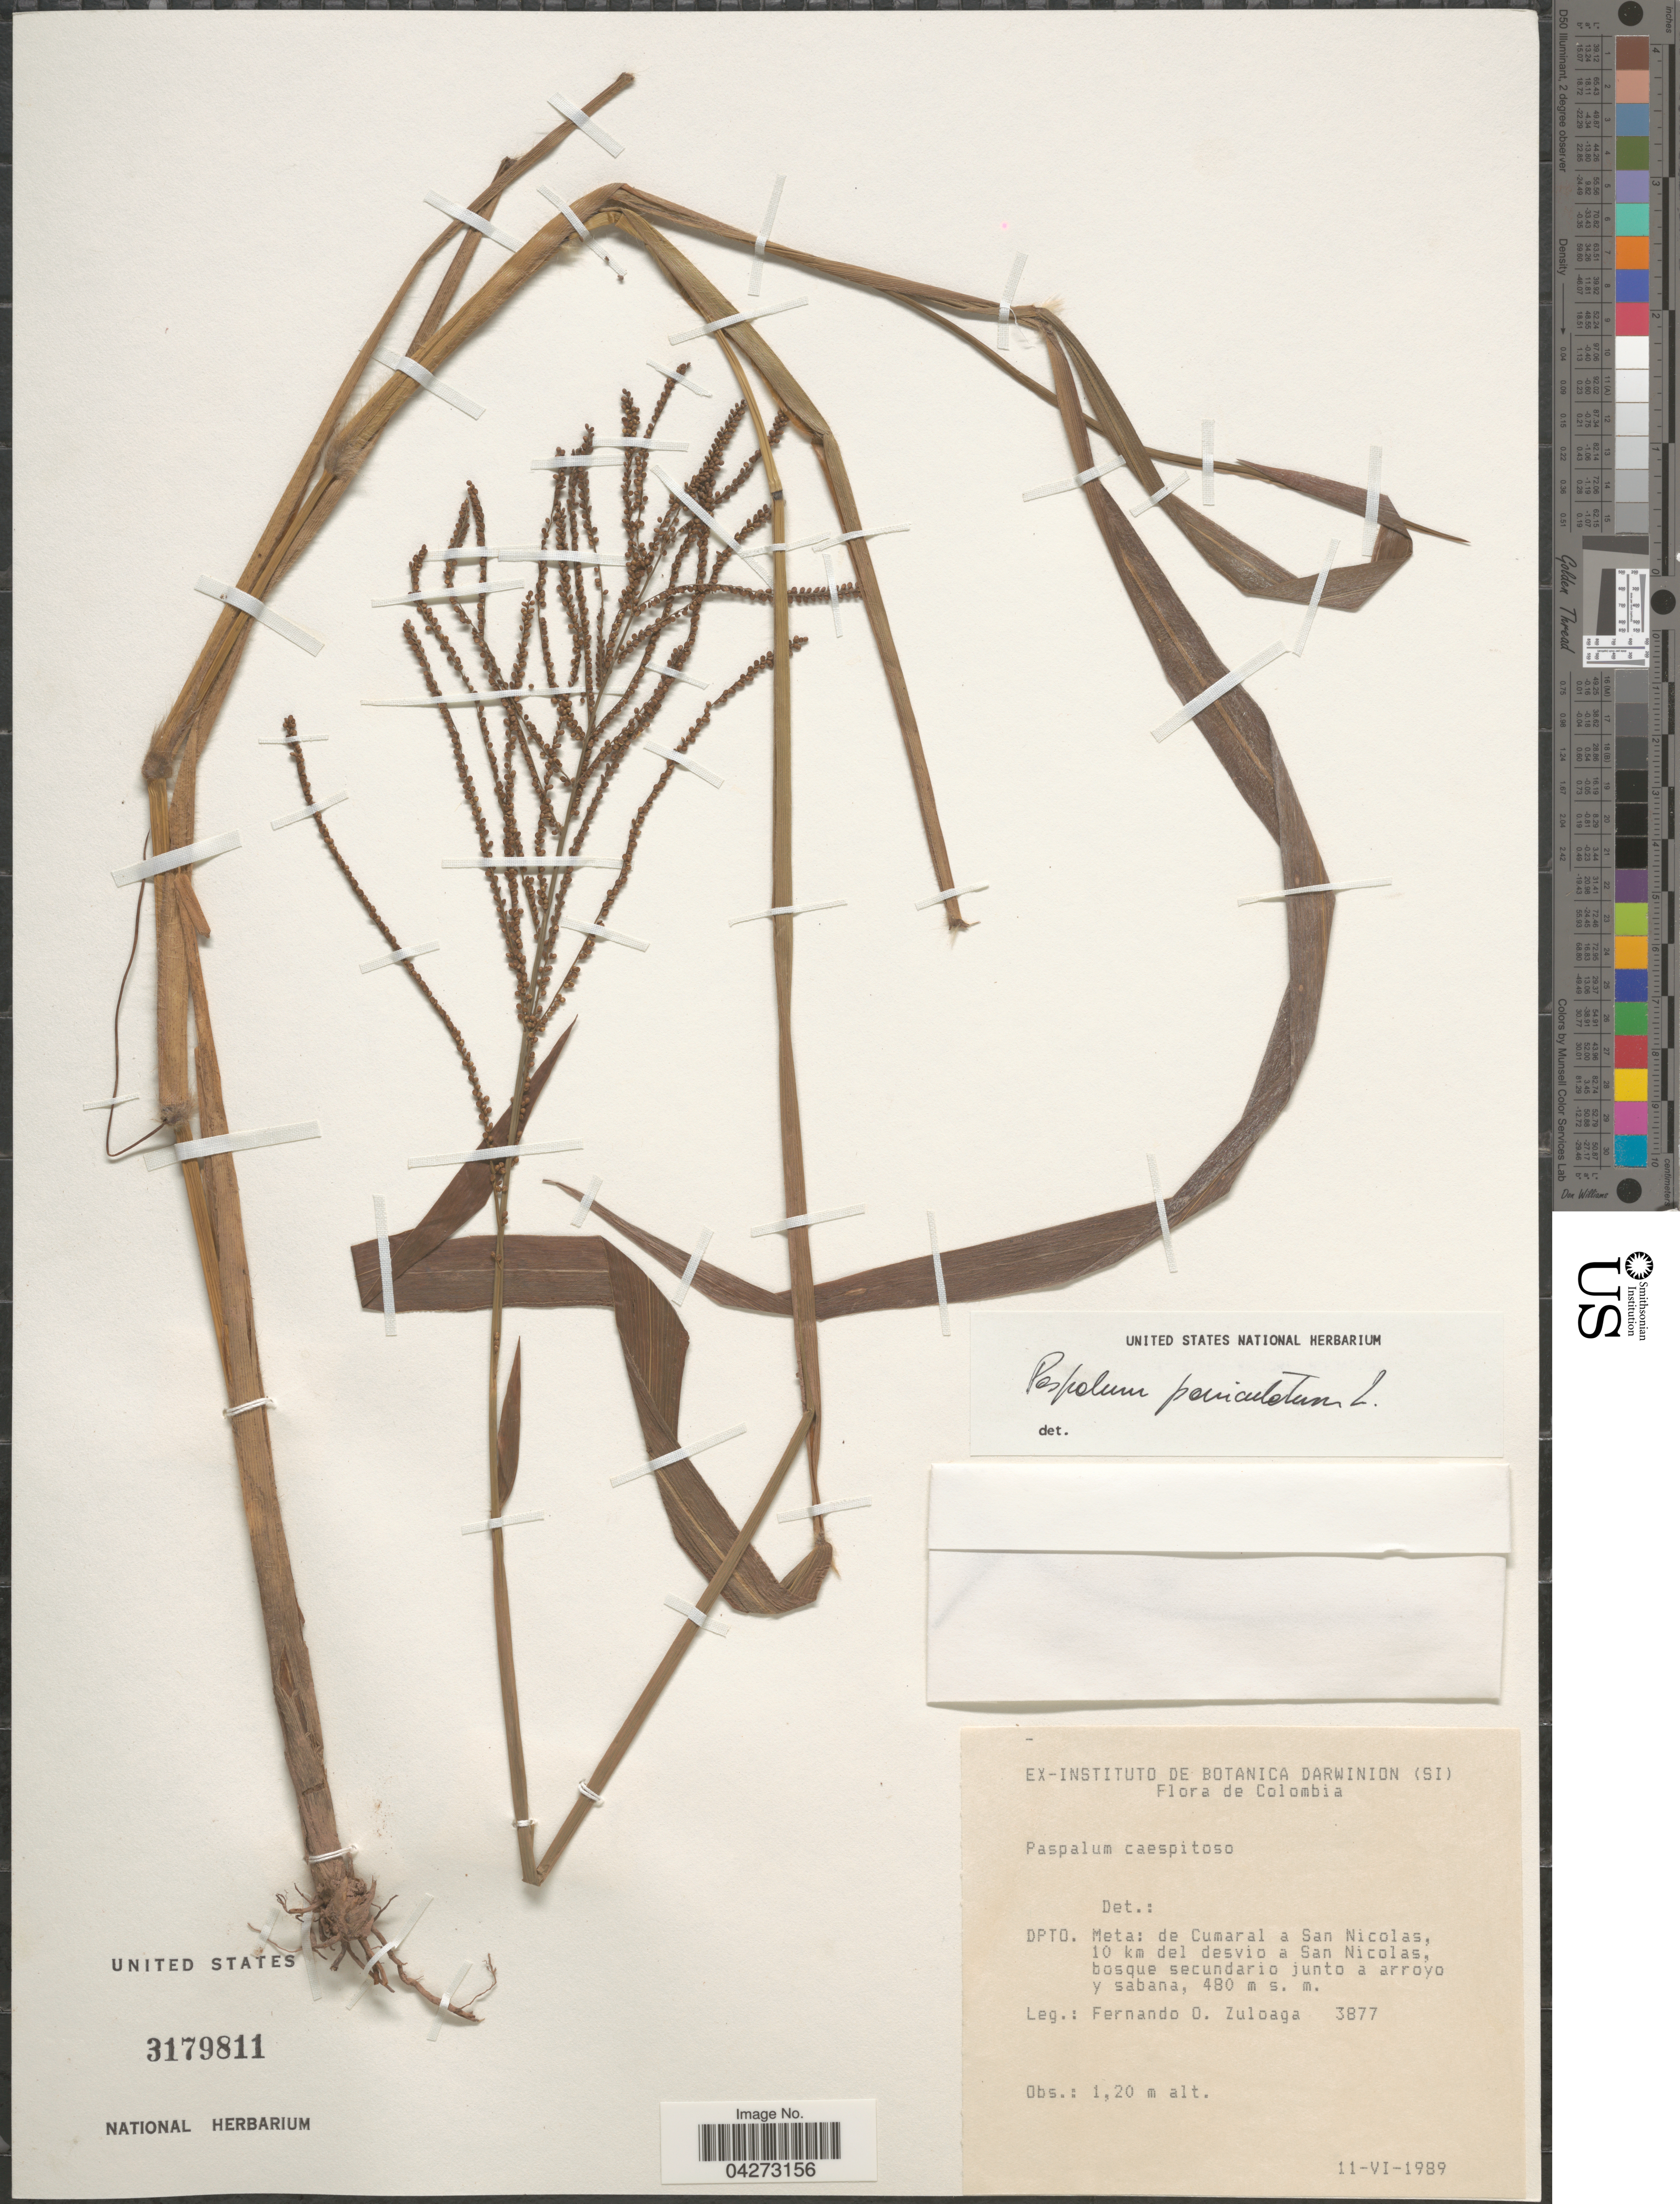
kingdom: Plantae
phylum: Tracheophyta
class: Liliopsida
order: Poales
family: Poaceae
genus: Paspalum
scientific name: Paspalum paniculatum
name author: L.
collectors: F. O. Zuloaga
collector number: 3877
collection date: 1989-06-11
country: Colombia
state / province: Meta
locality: Dpto. Meta: de Cumaral a San Nicolas, 10 km del desvio a San Nicolas.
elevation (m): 480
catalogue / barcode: US 3179811